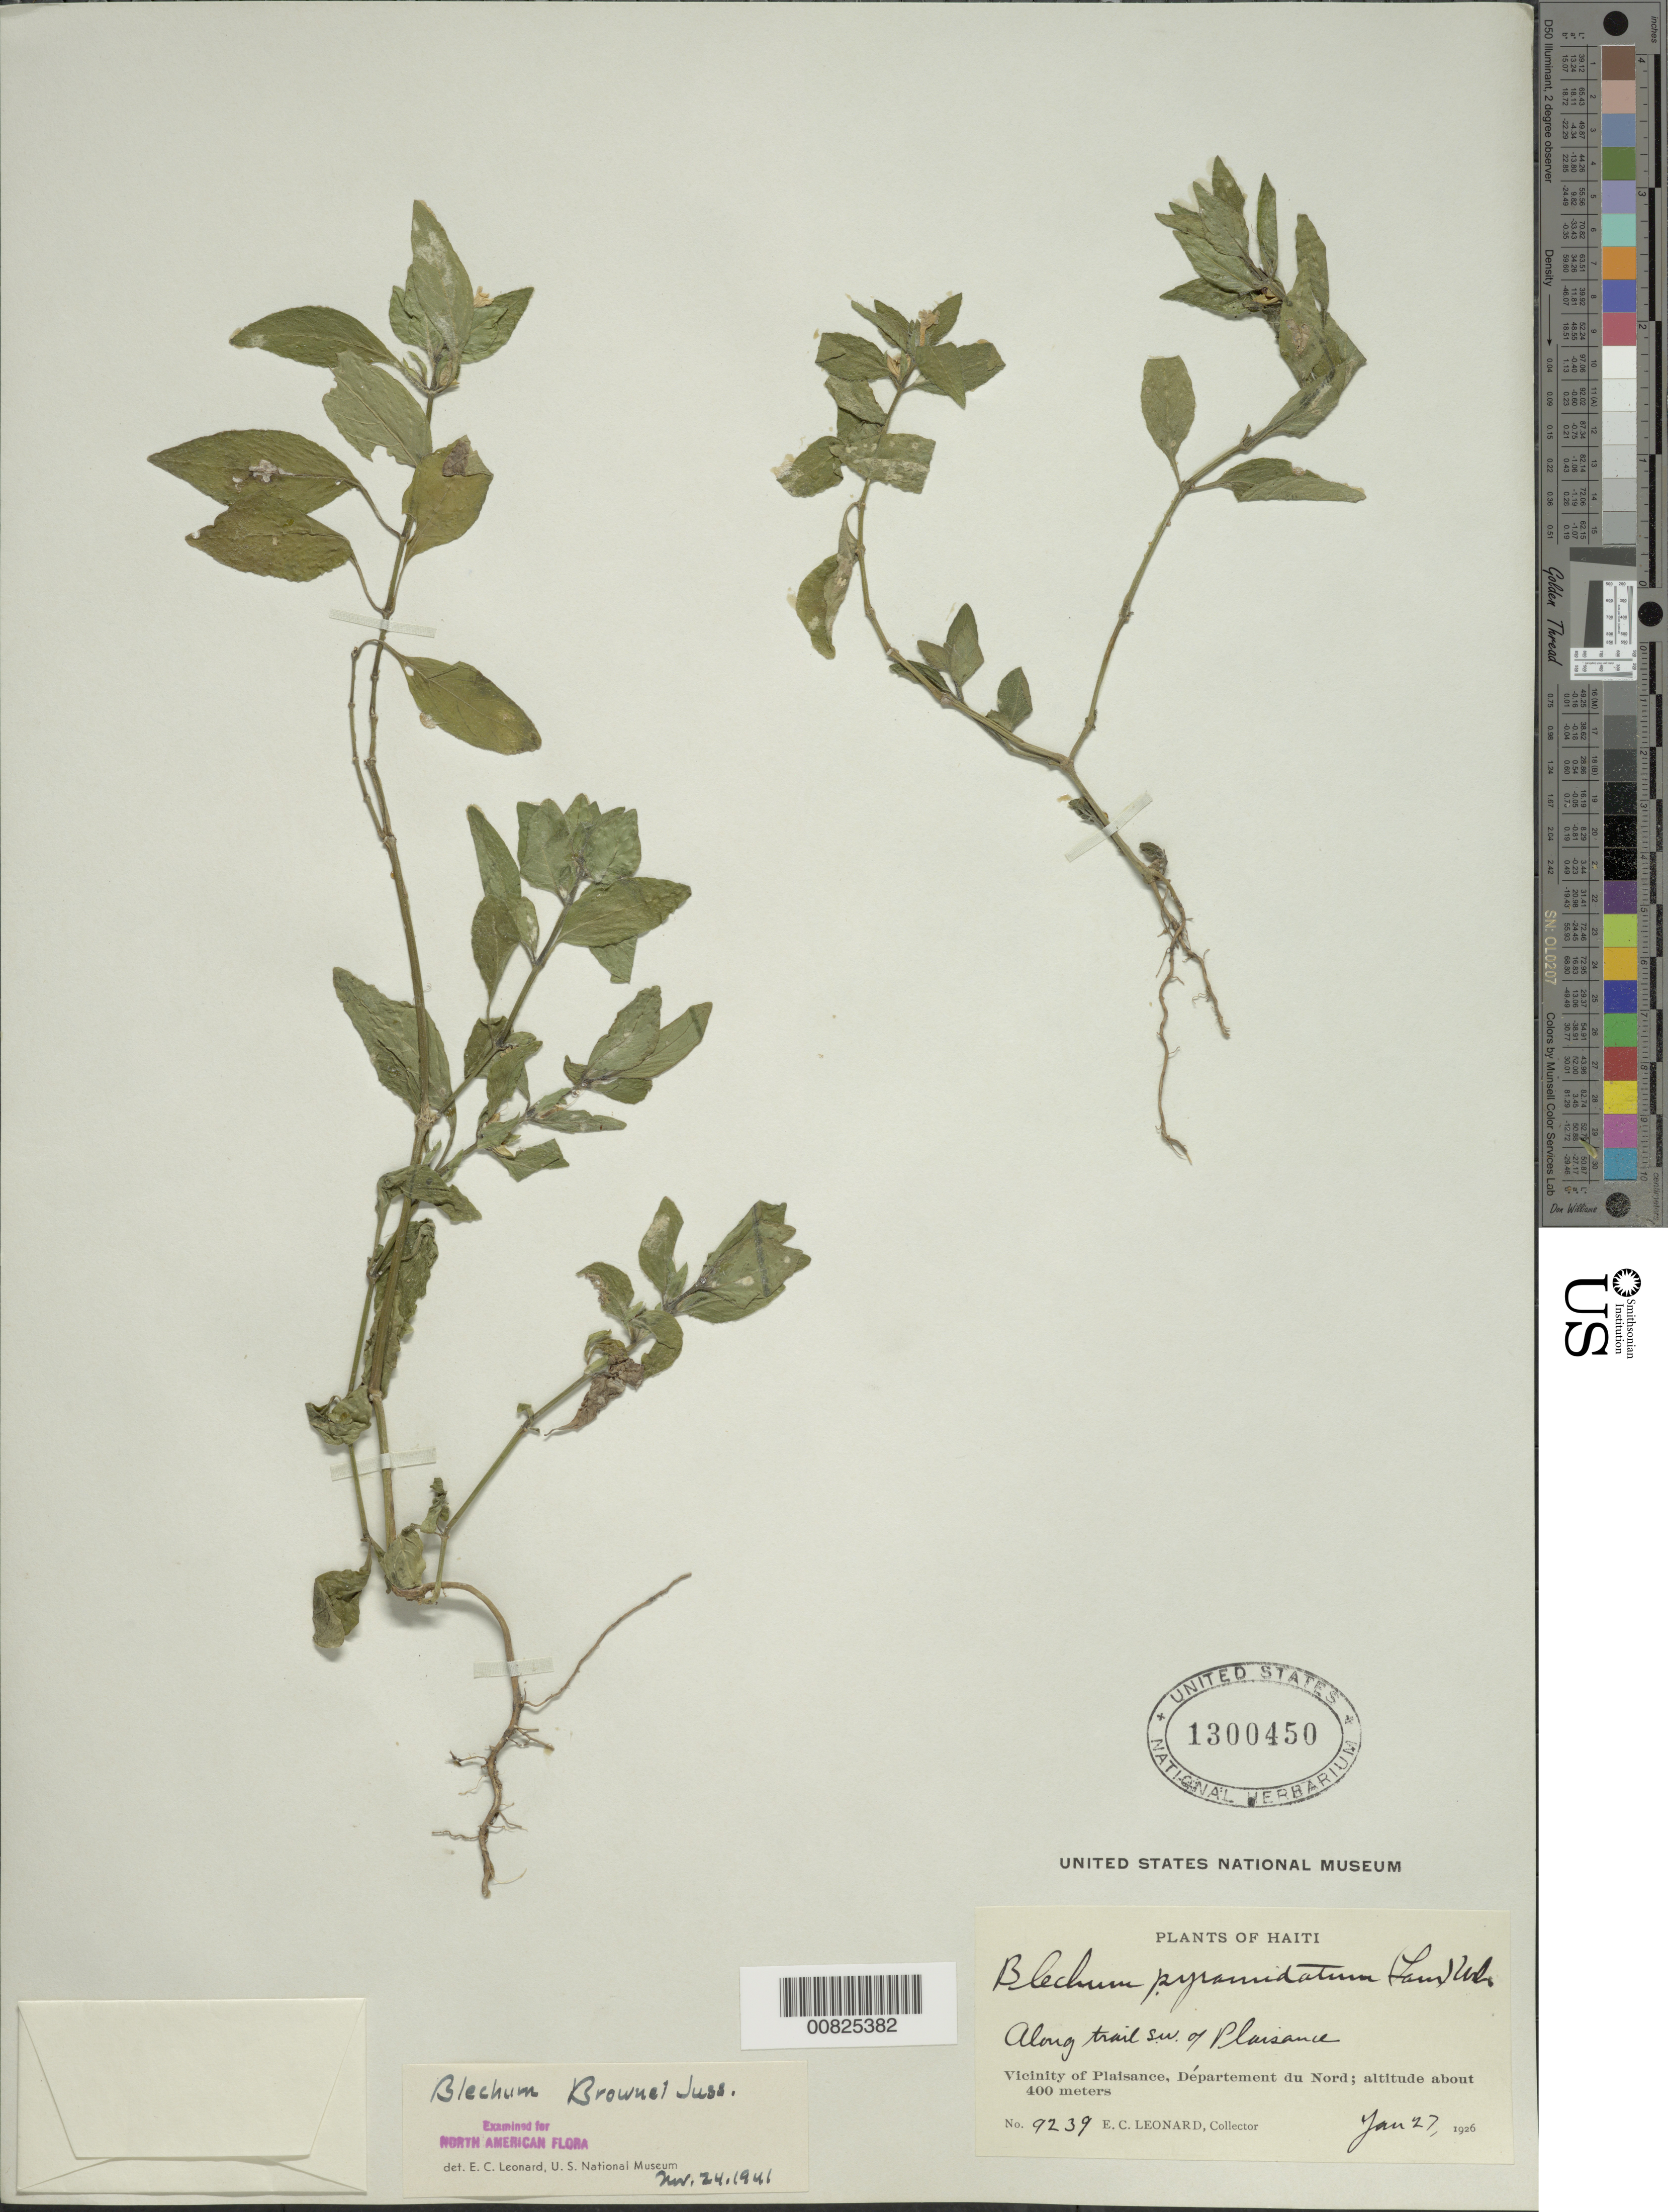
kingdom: Plantae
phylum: Tracheophyta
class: Magnoliopsida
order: Lamiales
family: Acanthaceae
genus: Blechum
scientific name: Blechum pyramidatum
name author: (Lam.) Urb.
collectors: E. C. Leonard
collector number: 9239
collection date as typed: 27 Jan 1929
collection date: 1929-01-27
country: Haiti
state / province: Nord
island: Hispaniola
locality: Vicinity of Plaisance, SW of town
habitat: Trail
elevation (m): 400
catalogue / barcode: US 1300450